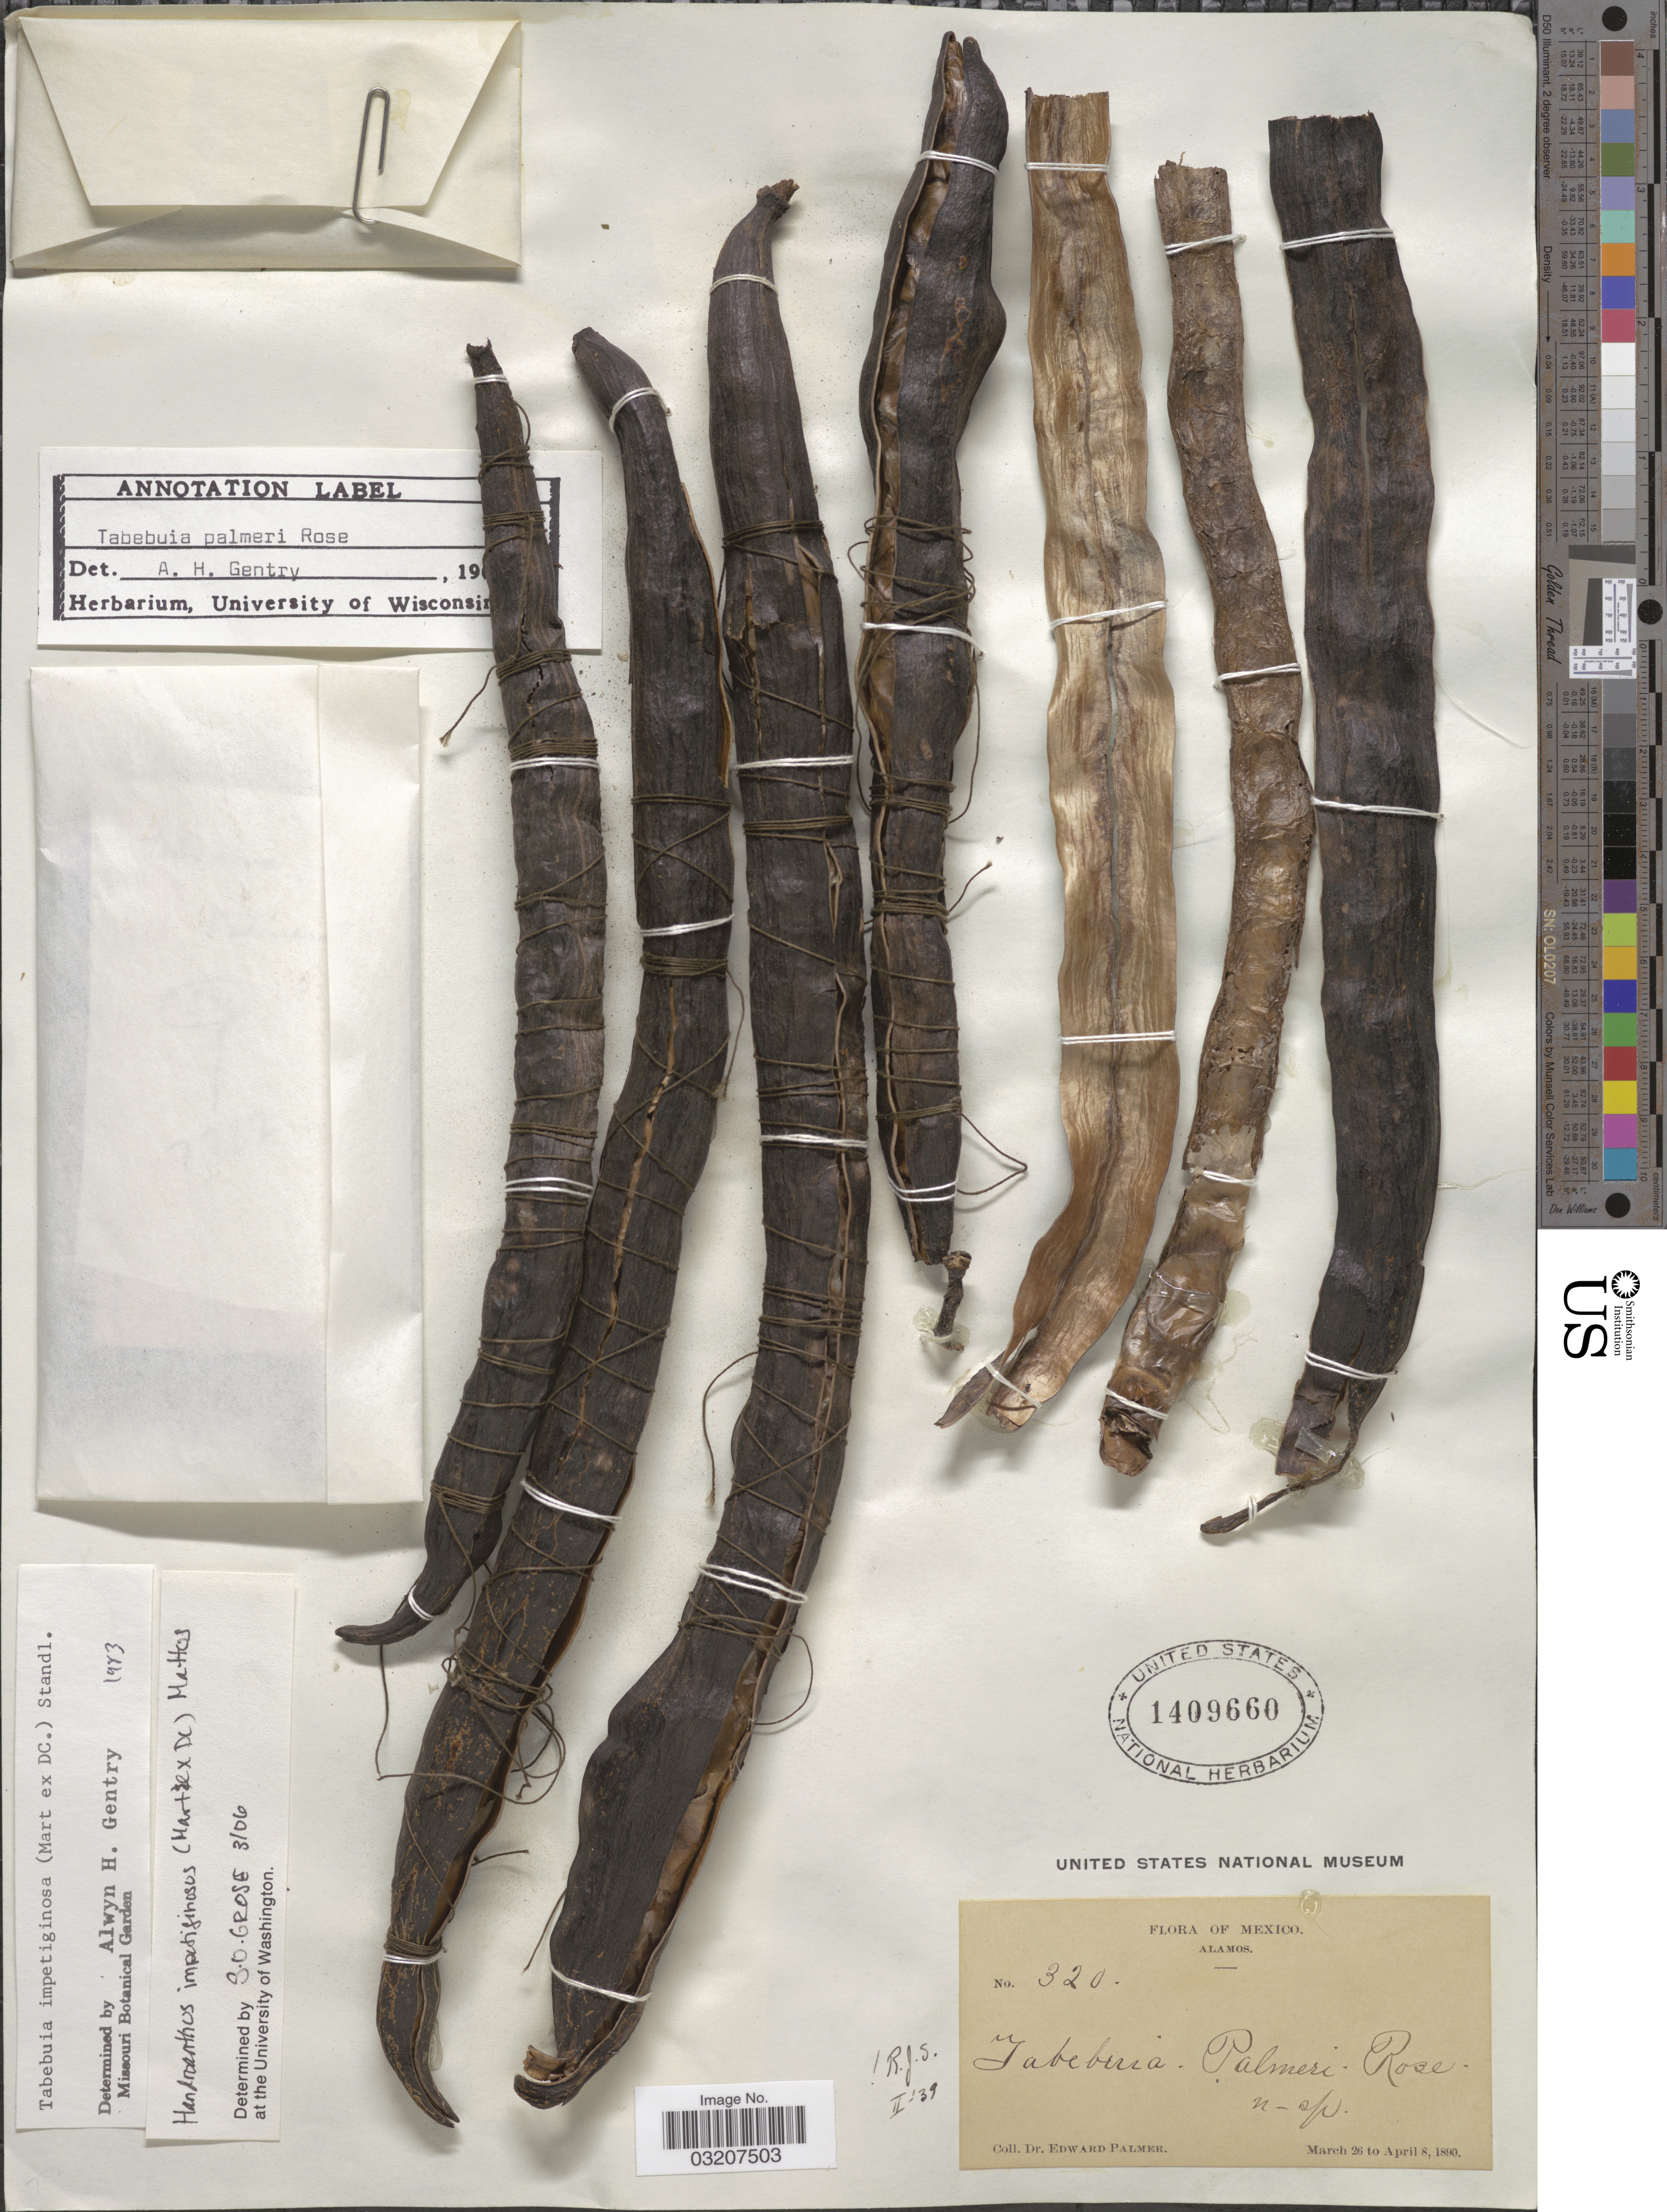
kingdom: Plantae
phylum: Tracheophyta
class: Magnoliopsida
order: Lamiales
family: Bignoniaceae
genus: Handroanthus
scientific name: Handroanthus impetiginosus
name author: (Mart. ex DC.) Mattos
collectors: E. Palmer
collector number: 320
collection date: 1890-03-26/1890-04-08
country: Mexico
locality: Alamos.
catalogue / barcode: US 1409660